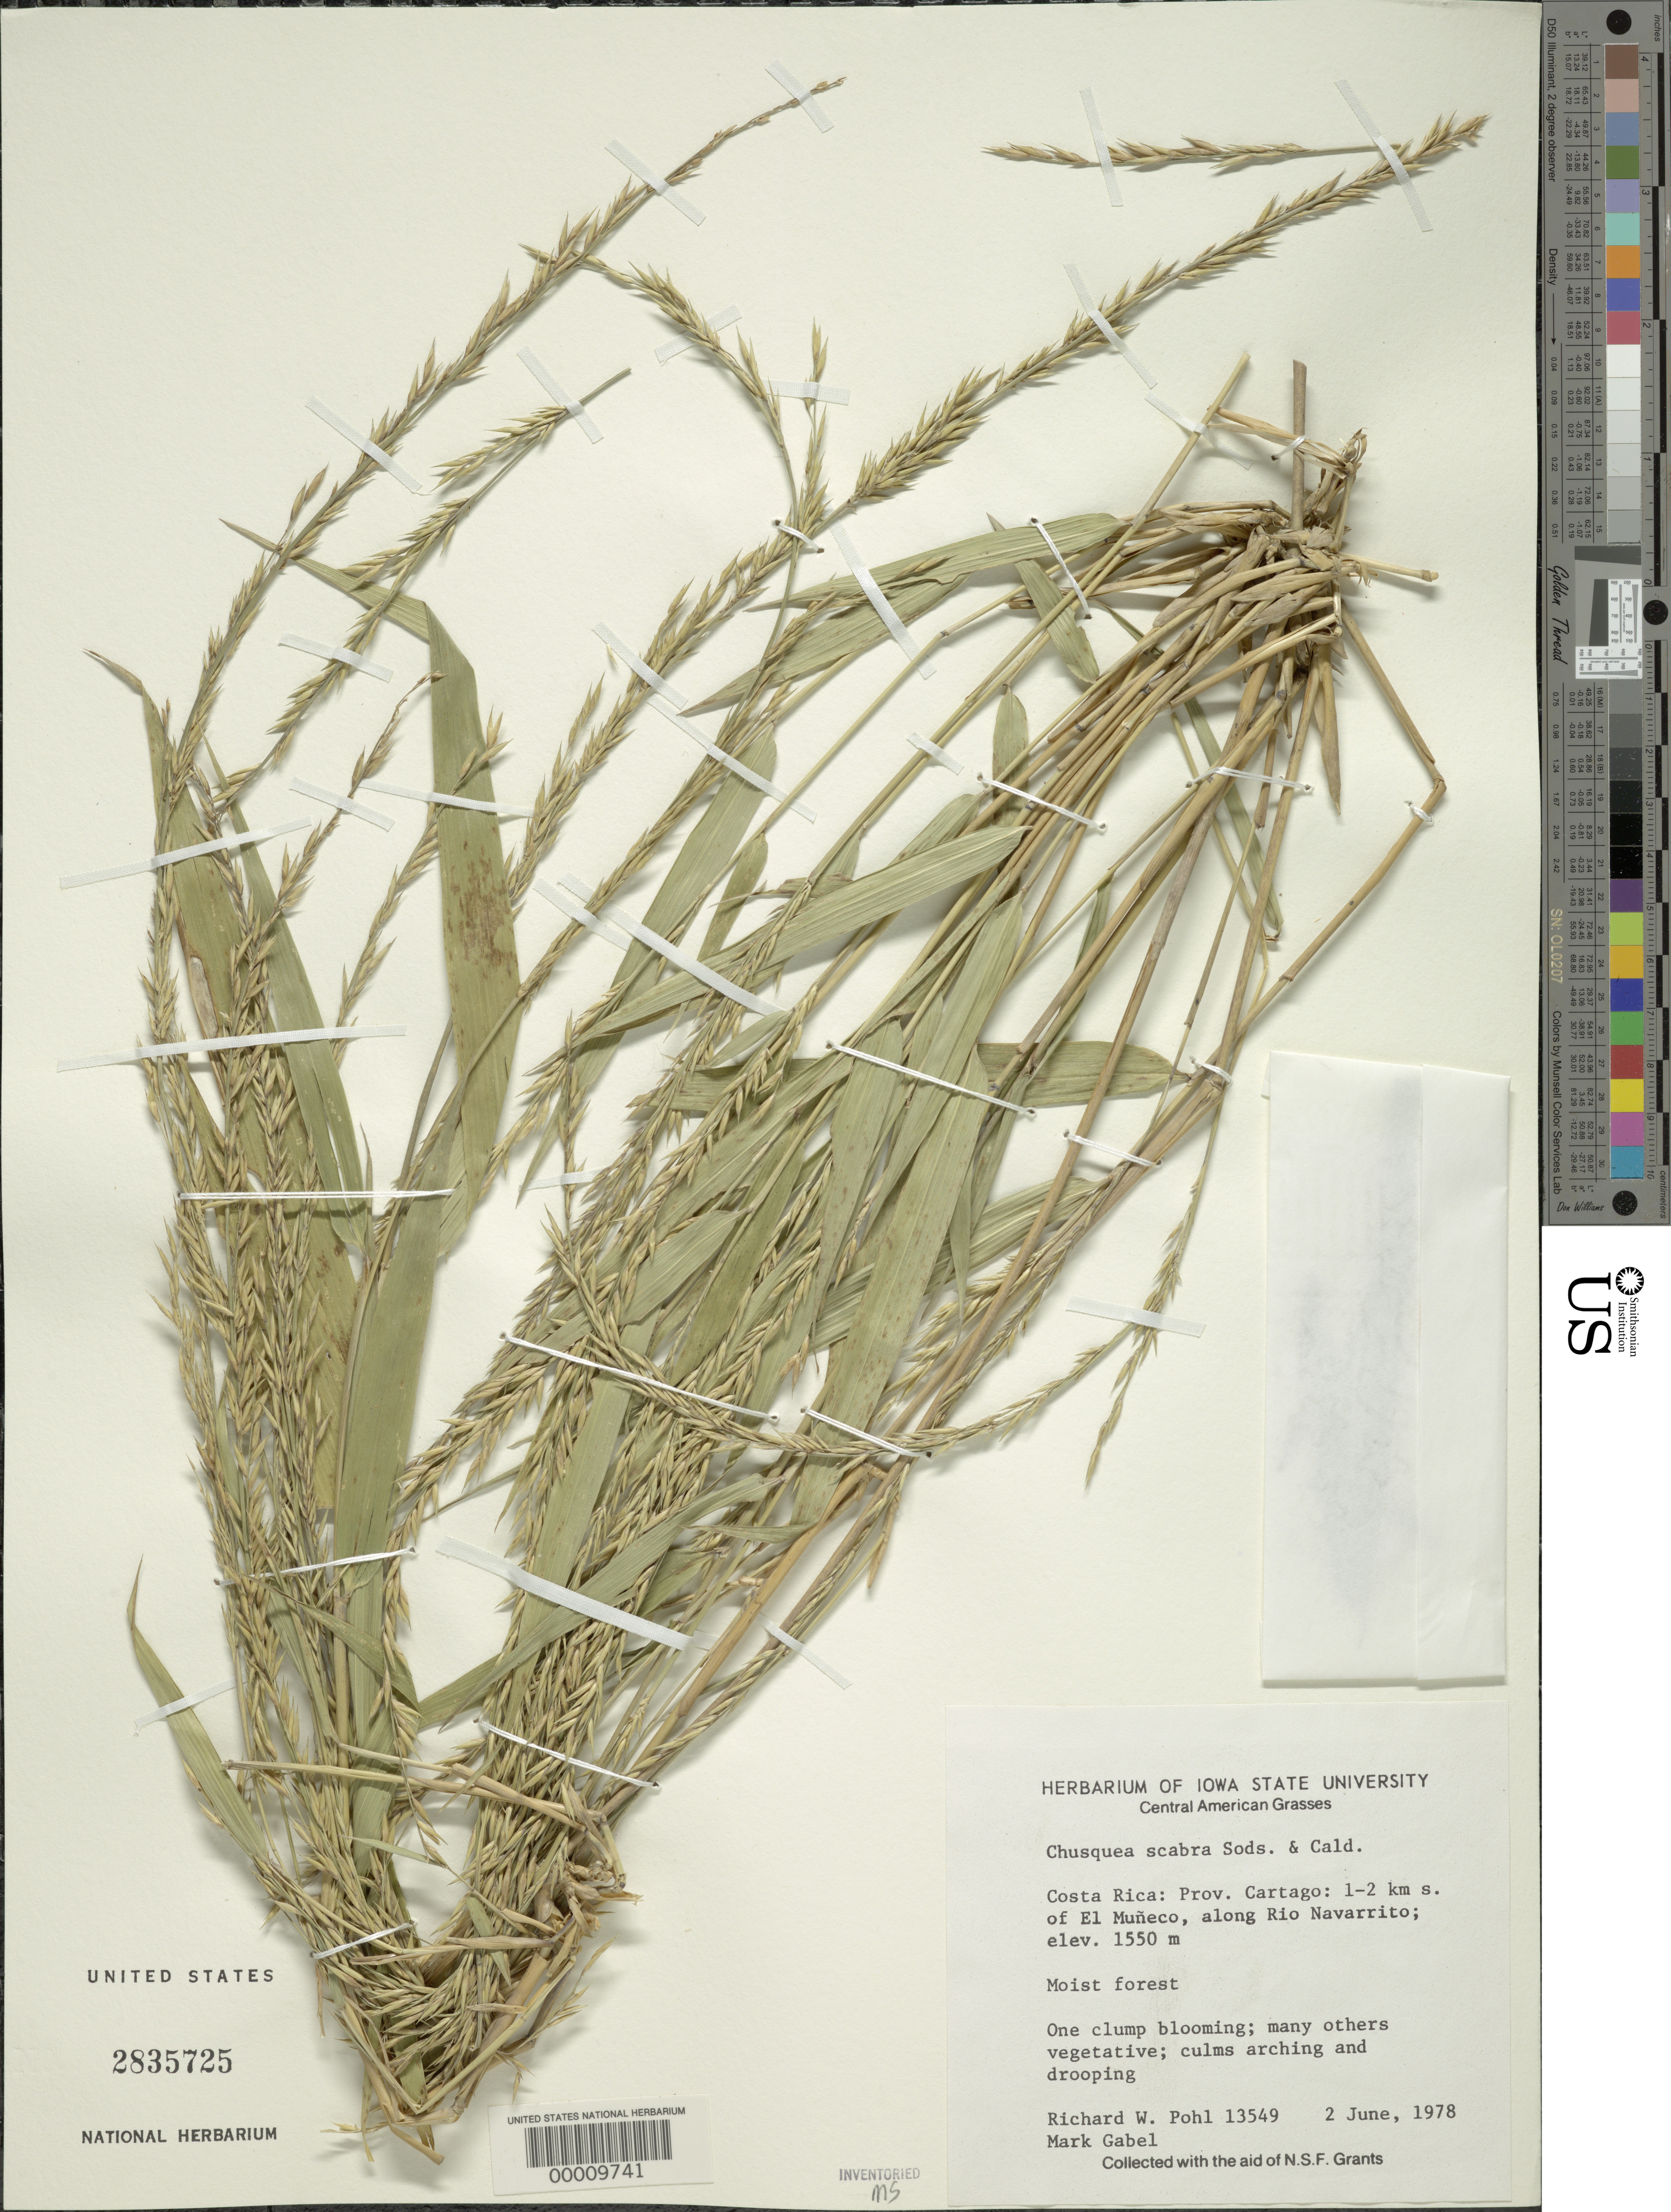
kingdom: Plantae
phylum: Tracheophyta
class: Liliopsida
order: Poales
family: Poaceae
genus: Chusquea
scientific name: Chusquea scabra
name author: Soderstr. & C. E. Calderón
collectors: R. W. Pohl & M. Gabel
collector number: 13549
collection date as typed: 02 Jun 1978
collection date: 1978-06-02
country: Costa Rica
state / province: Cartago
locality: El Muneco, on Rio Navarro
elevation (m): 1550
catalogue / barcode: US 2835725